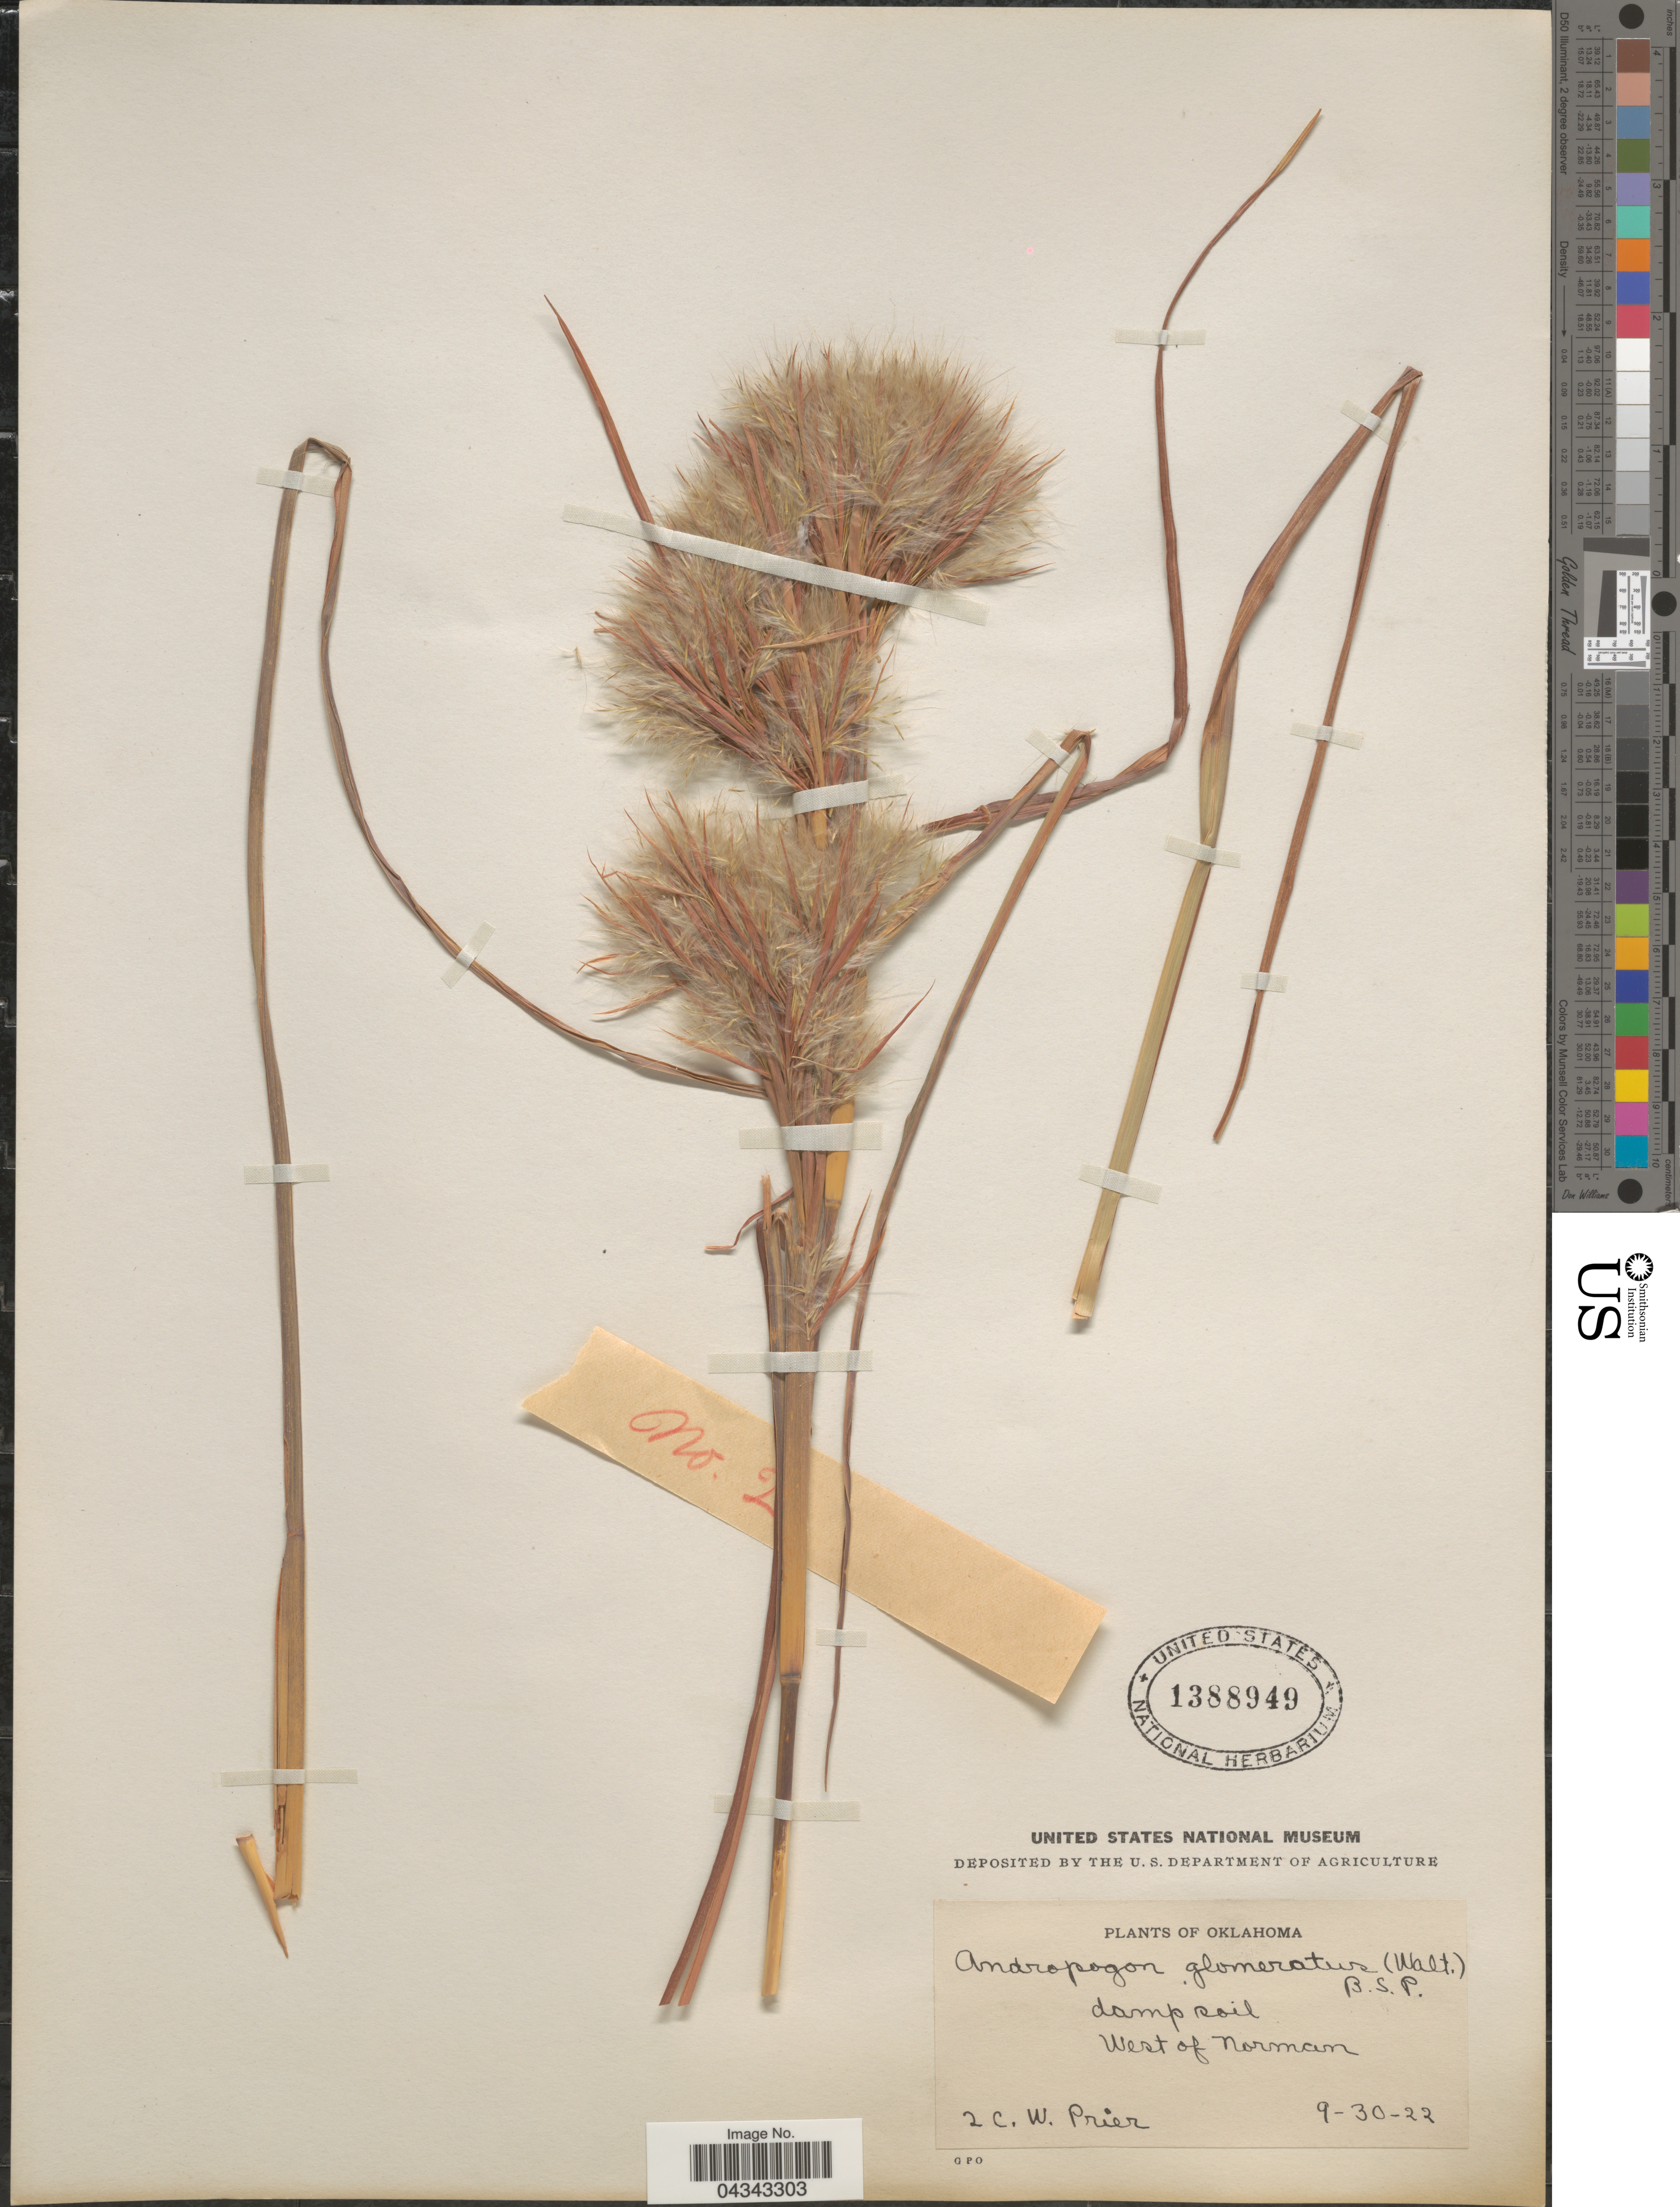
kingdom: Plantae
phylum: Tracheophyta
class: Liliopsida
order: Poales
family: Poaceae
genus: Andropogon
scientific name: Andropogon glomeratus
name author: (Walter) Britton, Stearns & Poggenb.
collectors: C. Prier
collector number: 2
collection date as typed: Transcribed d/m/y: 30/9/22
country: United States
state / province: Oklahoma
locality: Damp soil. West of Norman.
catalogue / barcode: US 1388949